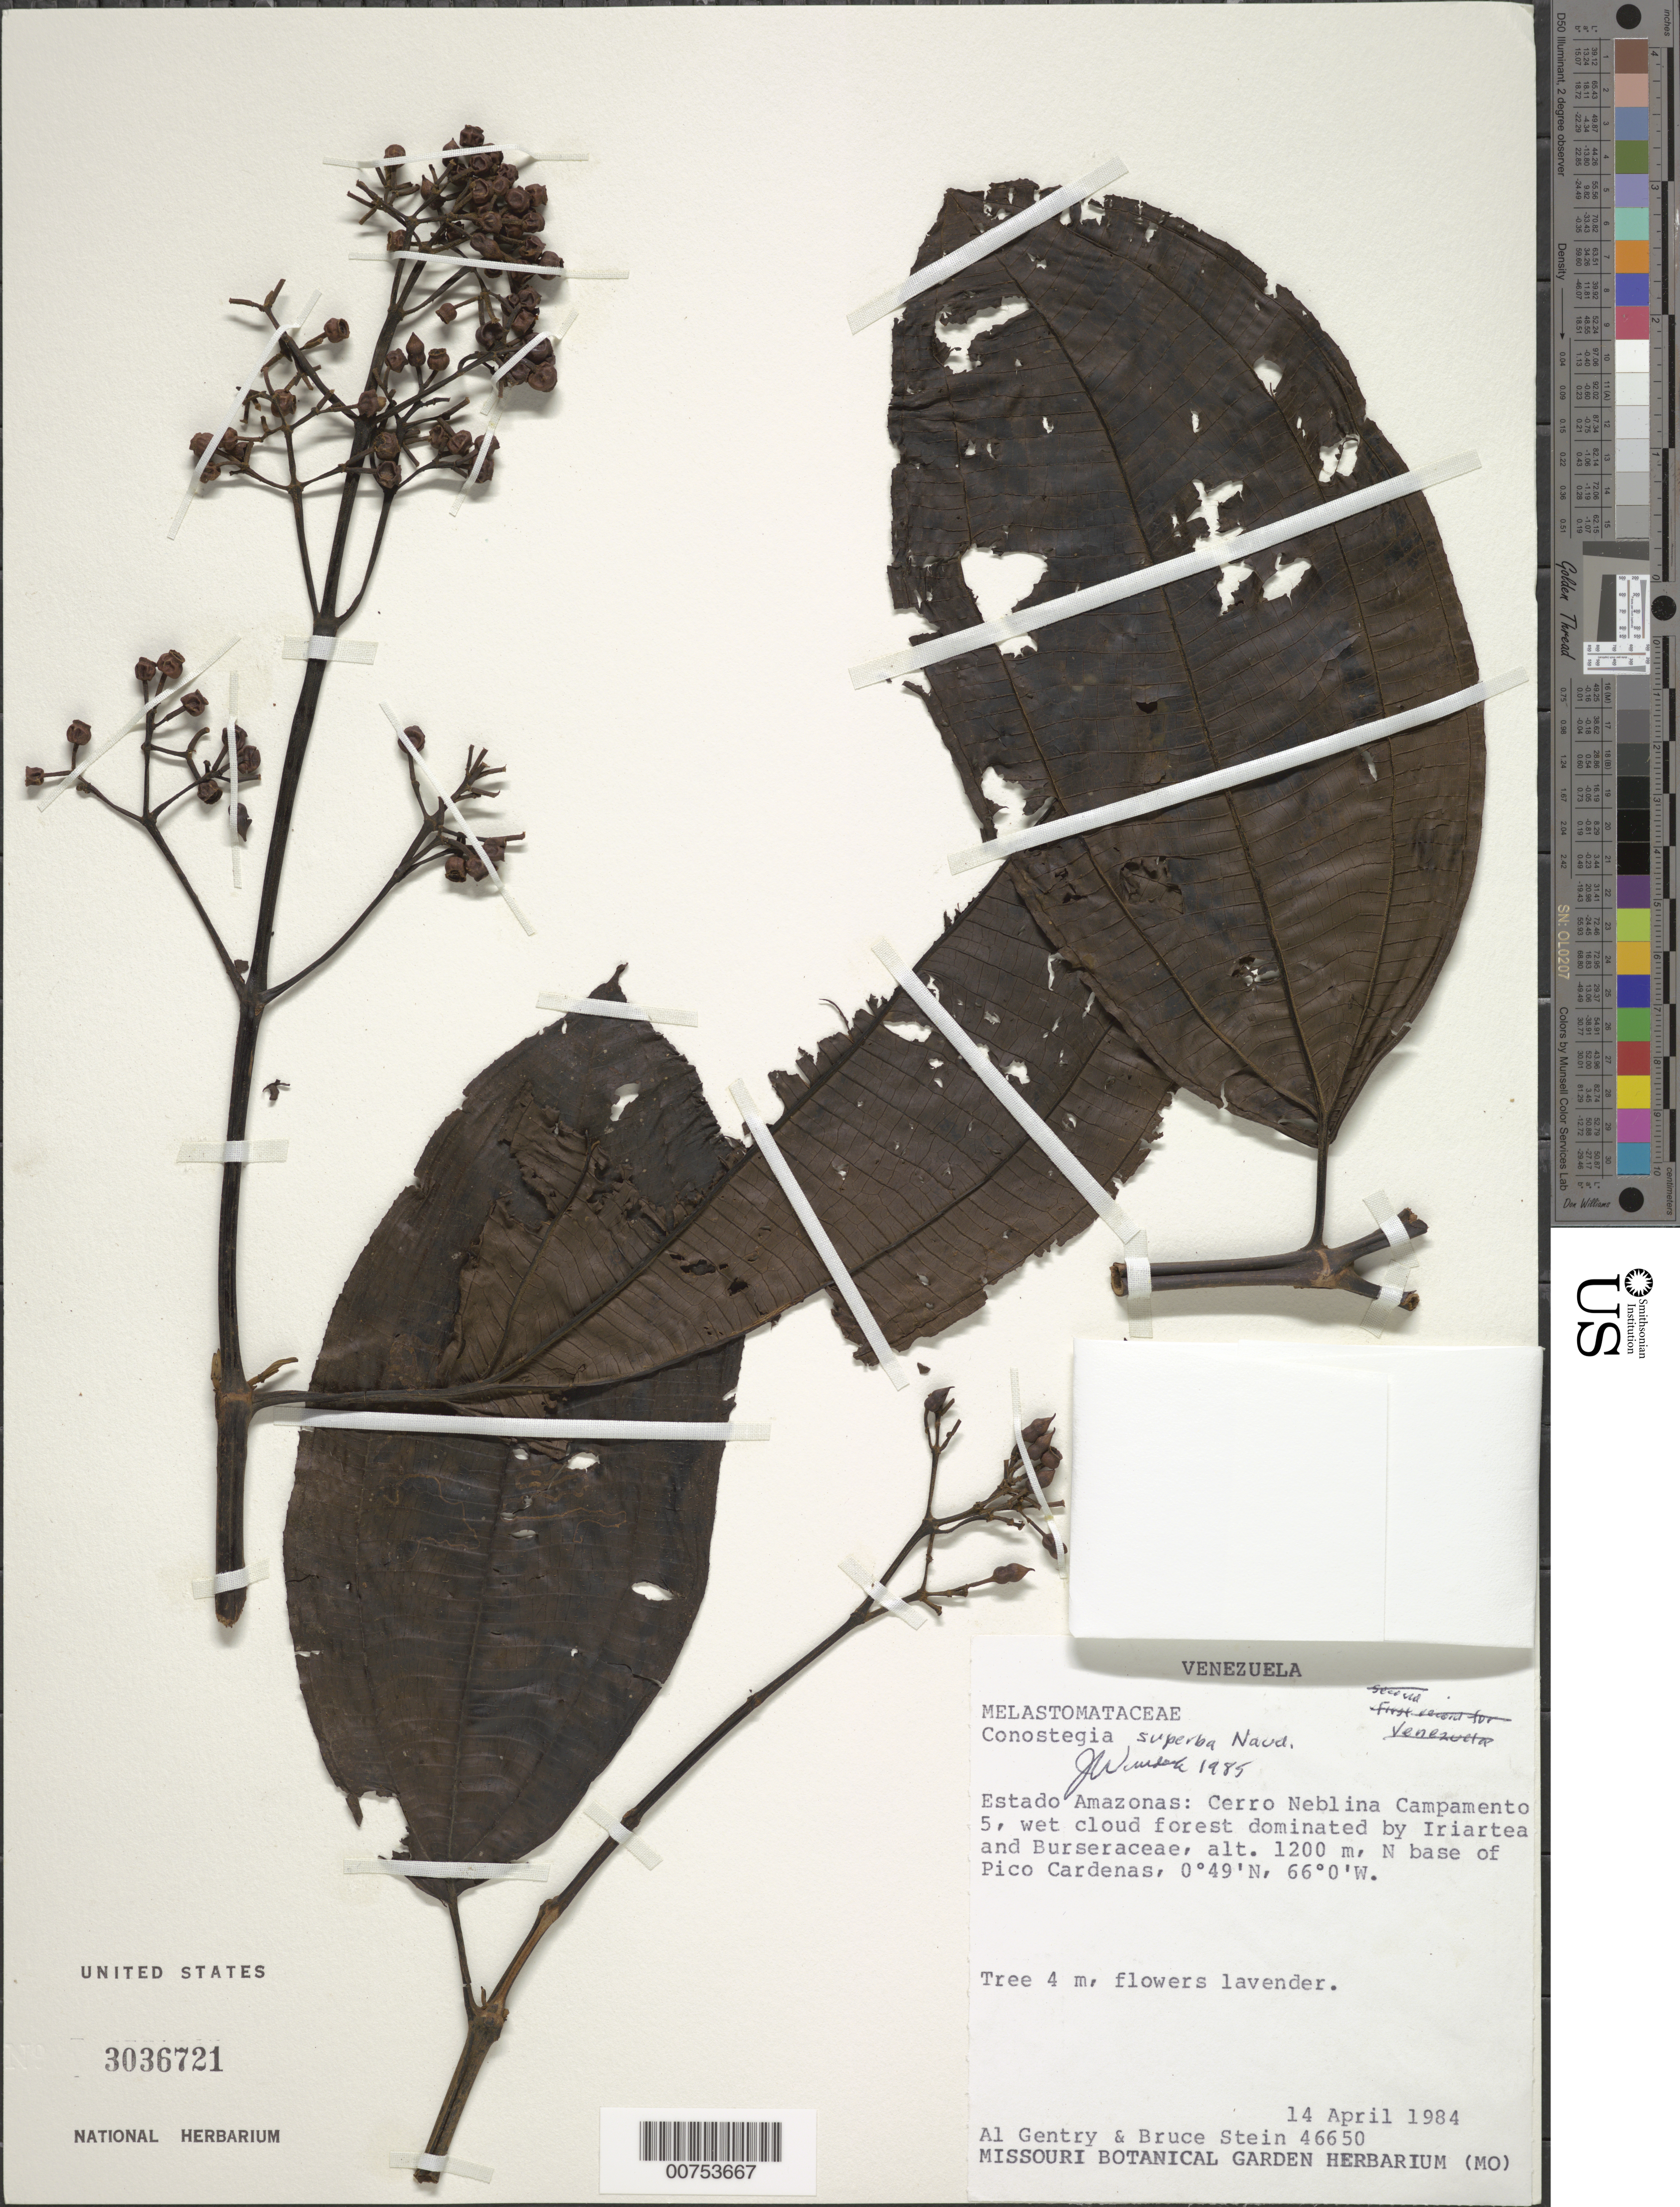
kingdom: Plantae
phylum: Tracheophyta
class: Magnoliopsida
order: Myrtales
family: Melastomataceae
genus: Conostegia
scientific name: Conostegia superba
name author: Naudin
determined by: Wurdack, John J., (US), US (UNITED STATES)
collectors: A. H. Gentry & B. Stein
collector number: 46650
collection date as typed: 14-Apr-84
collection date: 1984-04-14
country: Venezuela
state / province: Amazonas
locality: Río Negro, Cerro de La Neblina, near camp #5, N base of Pico Cardenas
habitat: Wet cloud forest dominated by Iriartea and Burseraceae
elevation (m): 1200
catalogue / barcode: US 3036721